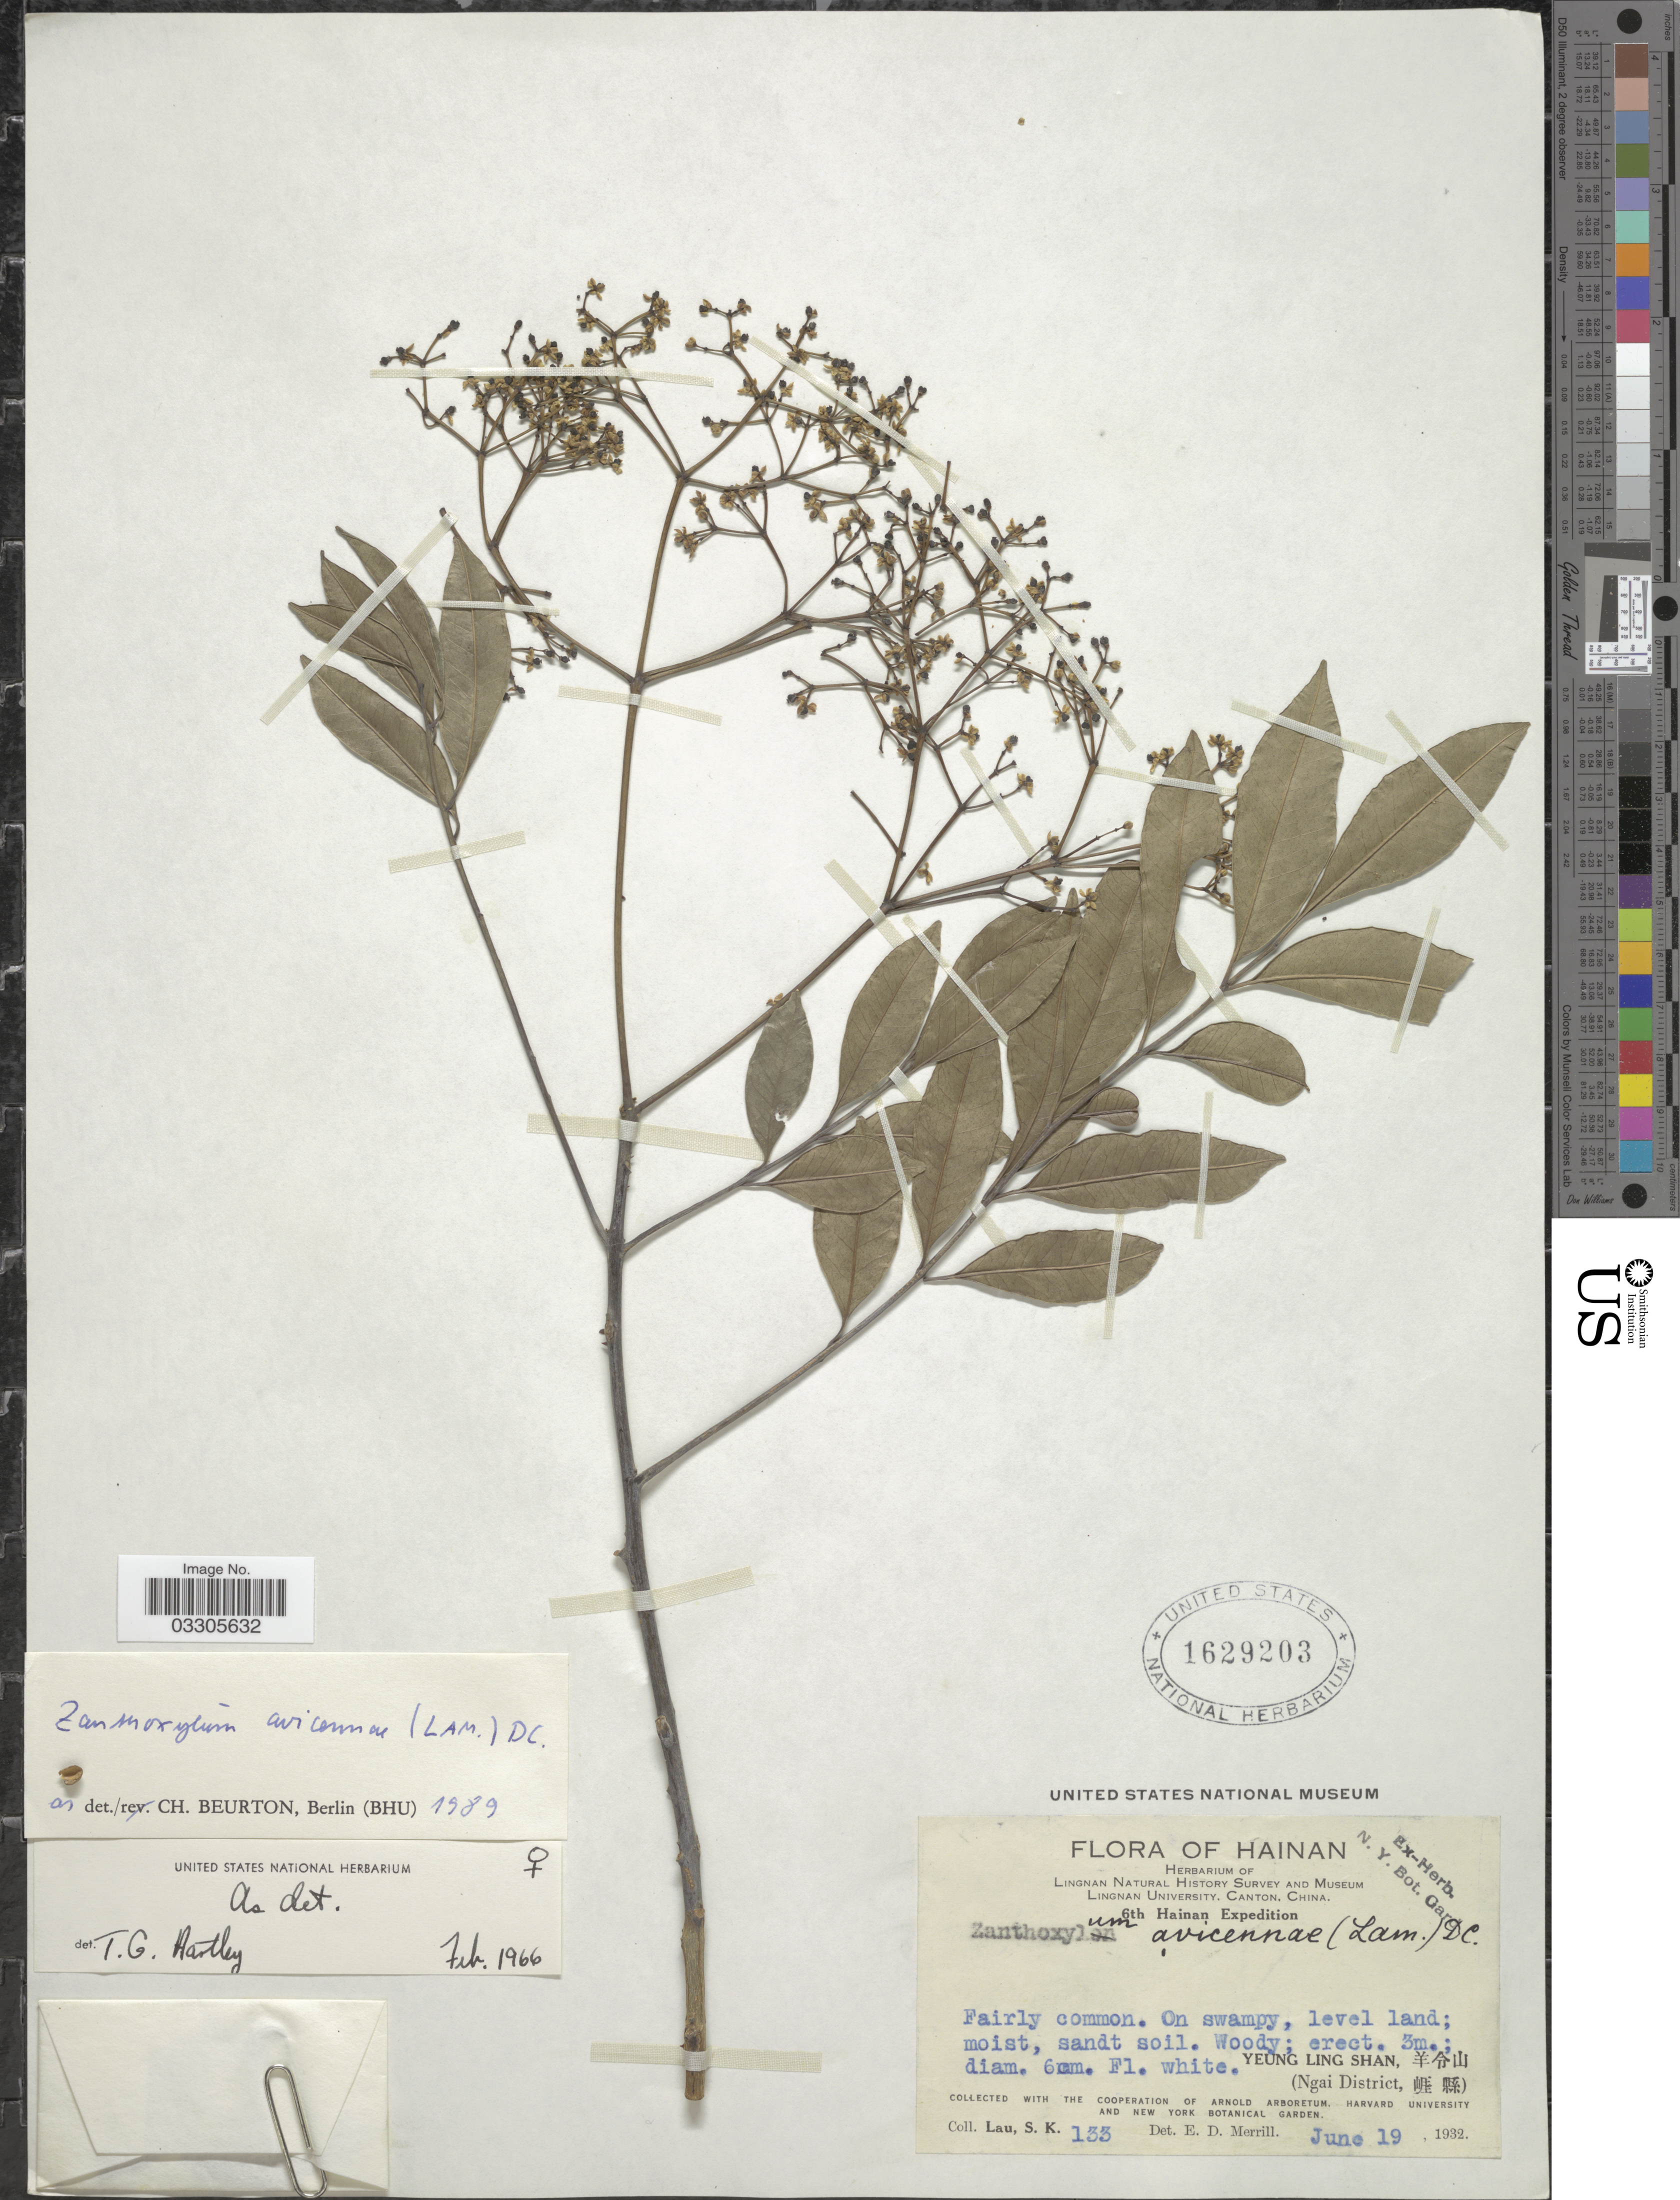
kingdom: Plantae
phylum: Tracheophyta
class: Magnoliopsida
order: Sapindales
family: Rutaceae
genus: Zanthoxylum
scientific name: Zanthoxylum avicennae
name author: (Lam.) DC.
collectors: S. K. Lau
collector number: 133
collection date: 1932-06-19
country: China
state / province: Hainan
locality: Yeung Ling Shan, Ngai District.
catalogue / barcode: US 1629203